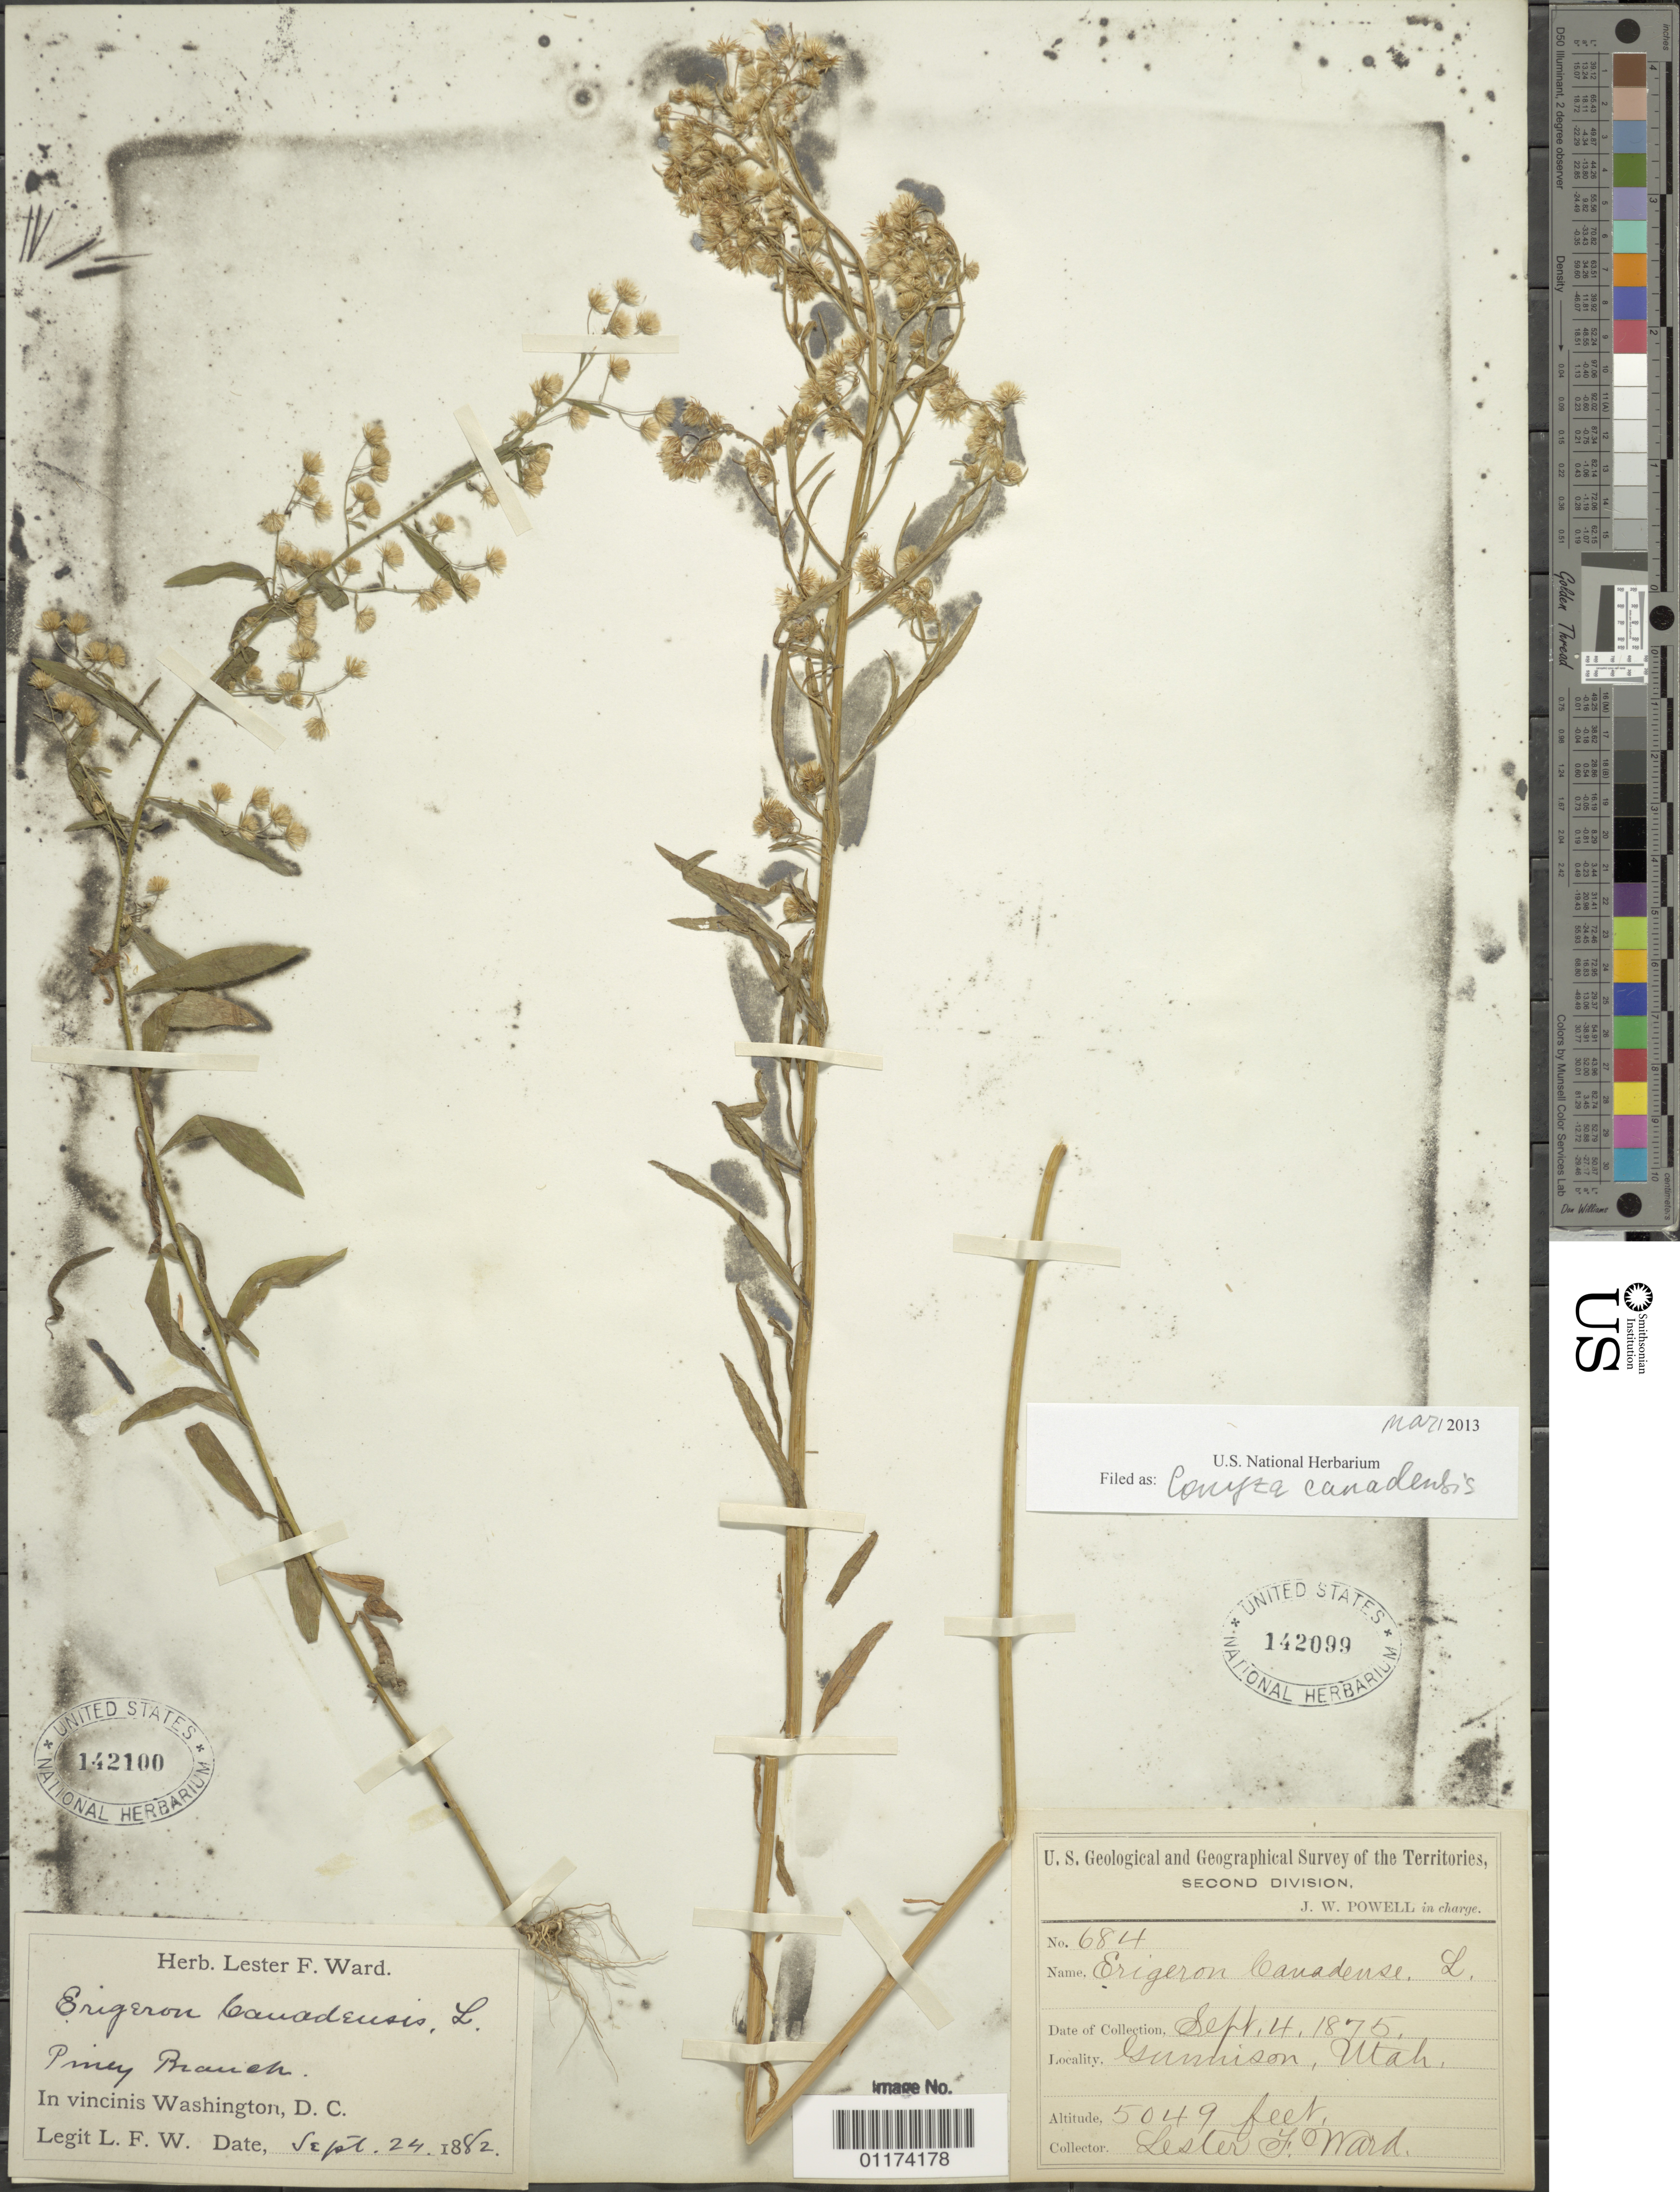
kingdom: Plantae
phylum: Tracheophyta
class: Magnoliopsida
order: Asterales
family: Asteraceae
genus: Conyza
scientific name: Conyza canadensis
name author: (L.) Cronq.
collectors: L. F. Ward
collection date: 1882-09-24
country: United States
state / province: District of Columbia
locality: In vincinis Washington,DC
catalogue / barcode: US 142100-2